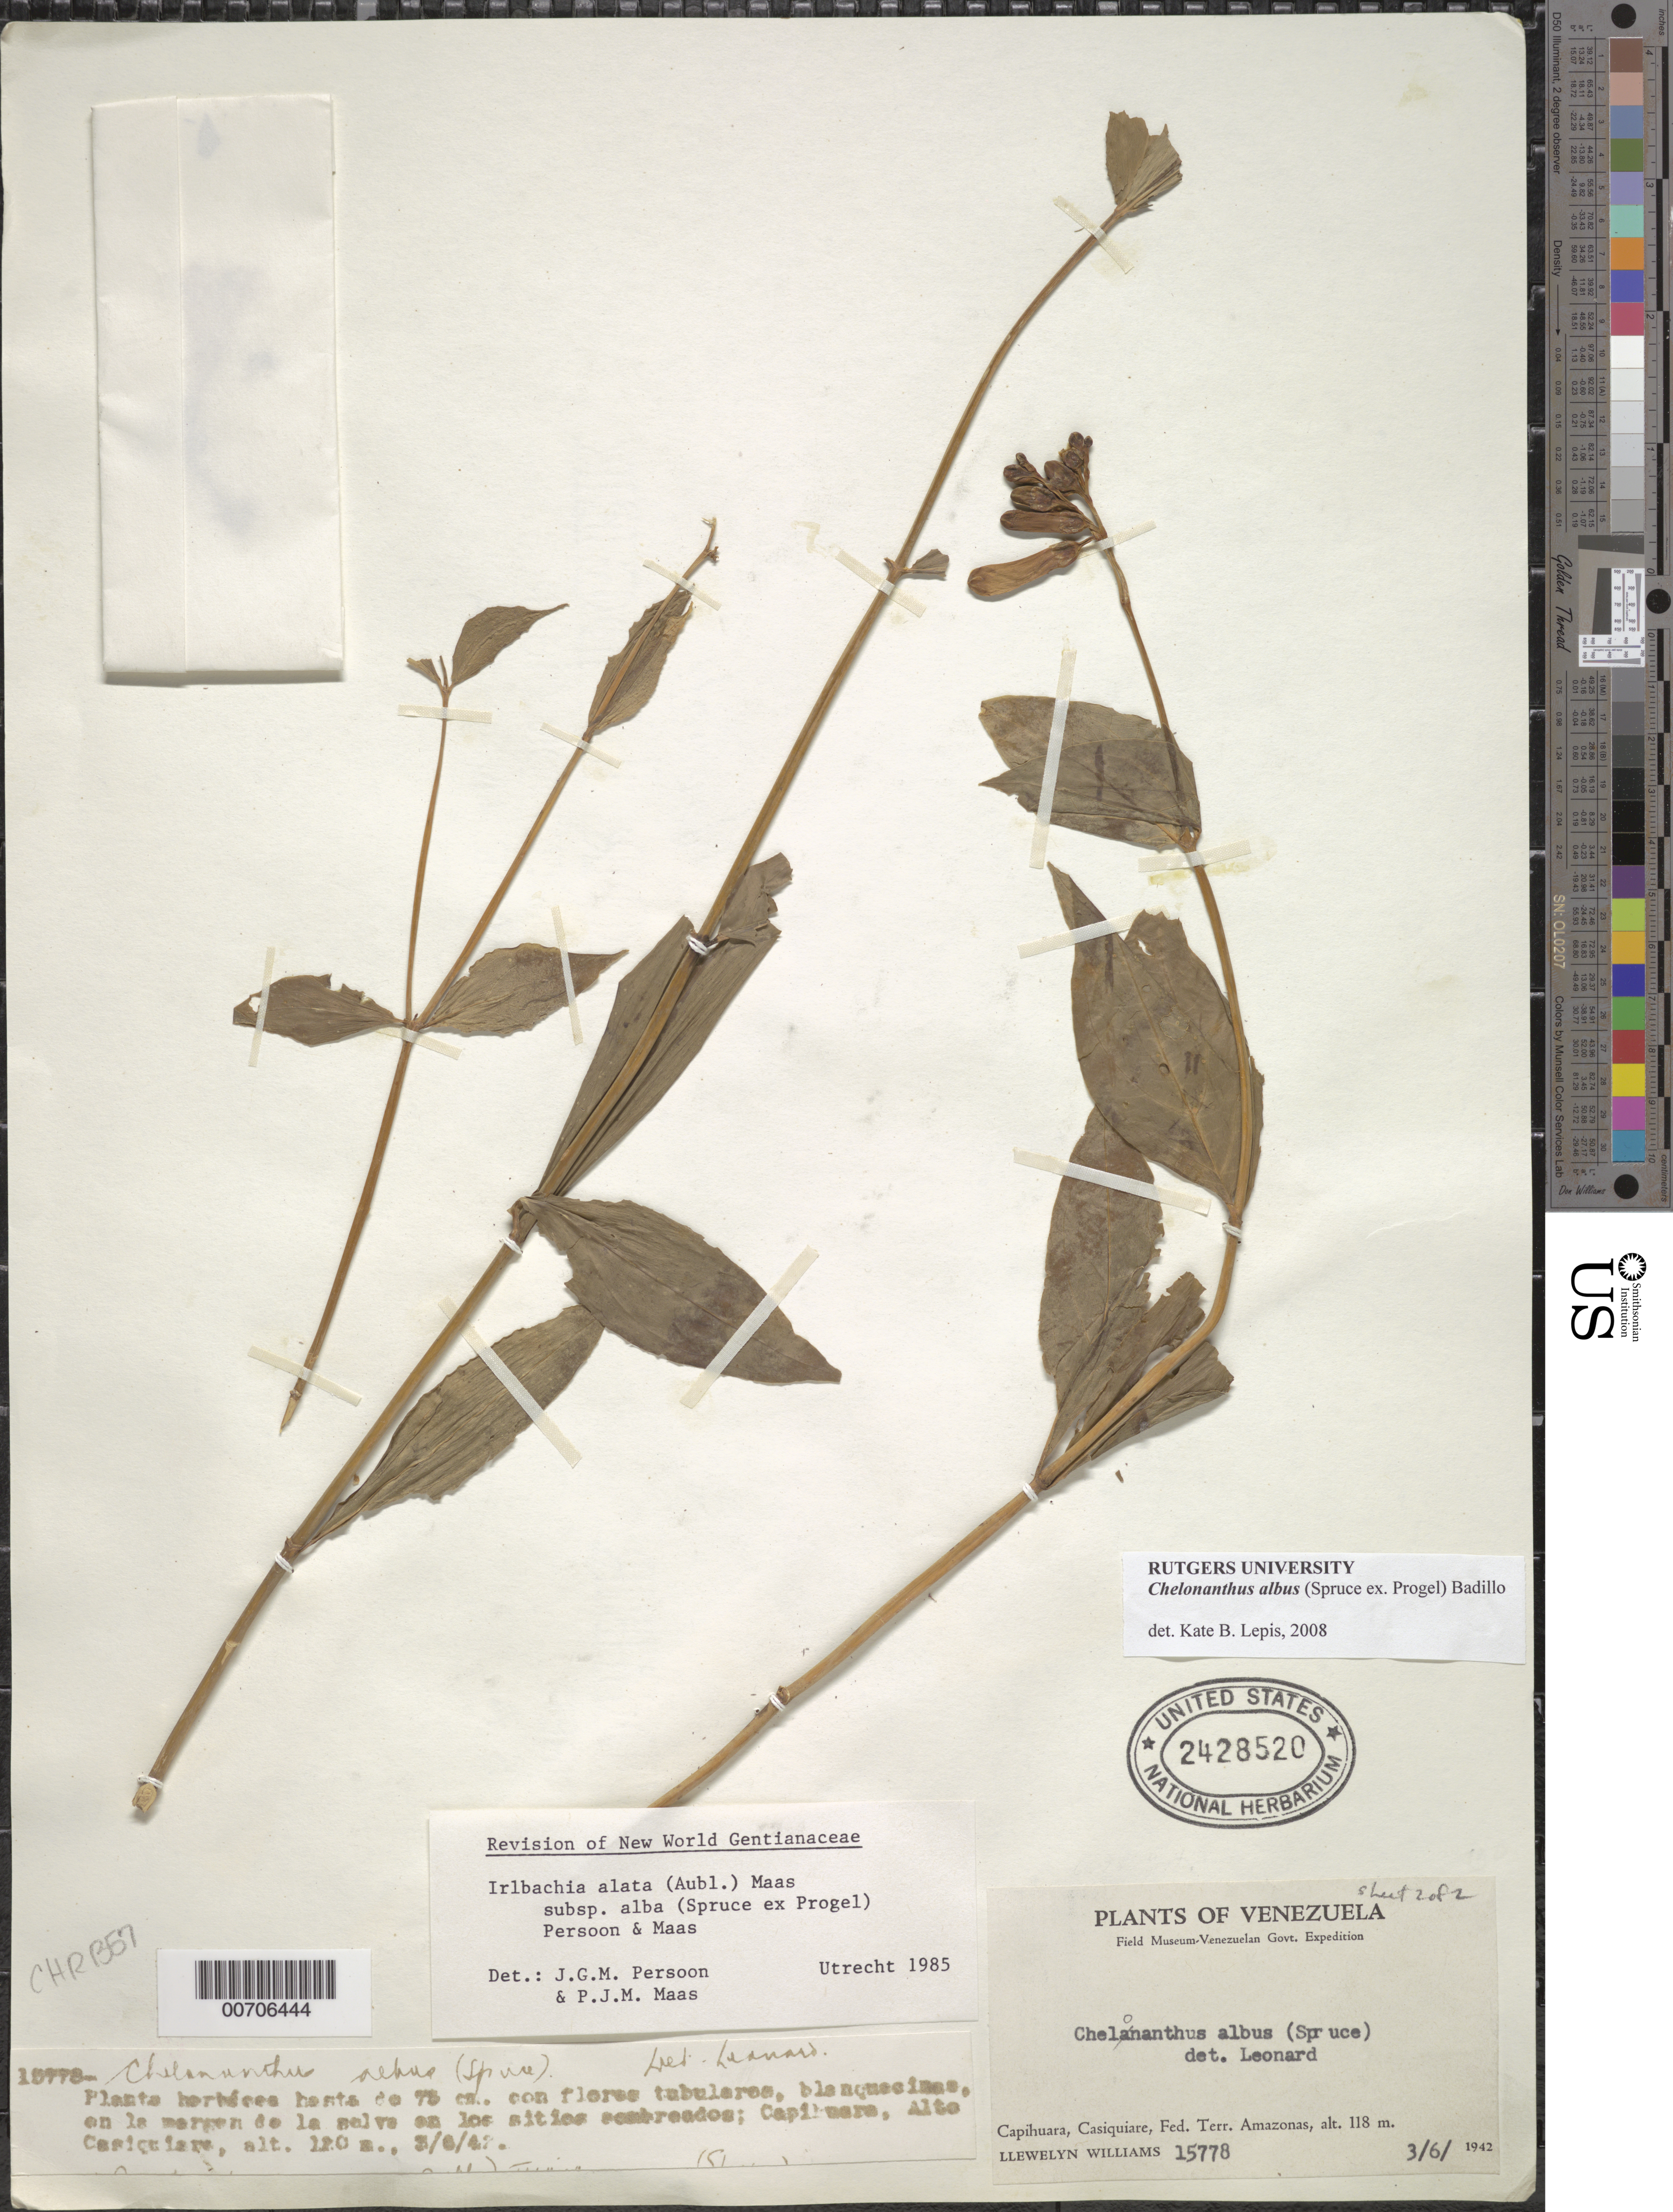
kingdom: Plantae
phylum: Tracheophyta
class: Magnoliopsida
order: Gentianales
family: Gentianaceae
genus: Chelonanthus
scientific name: Chelonanthus albus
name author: (Spruce ex Progel) V.M. Badillo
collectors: Ll. Williams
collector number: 15778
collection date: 1942-06-03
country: Venezuela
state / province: Amazonas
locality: Capihuara, Casiquiare, Fed. Terr. Amazonas.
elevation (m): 118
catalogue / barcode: US 2428520